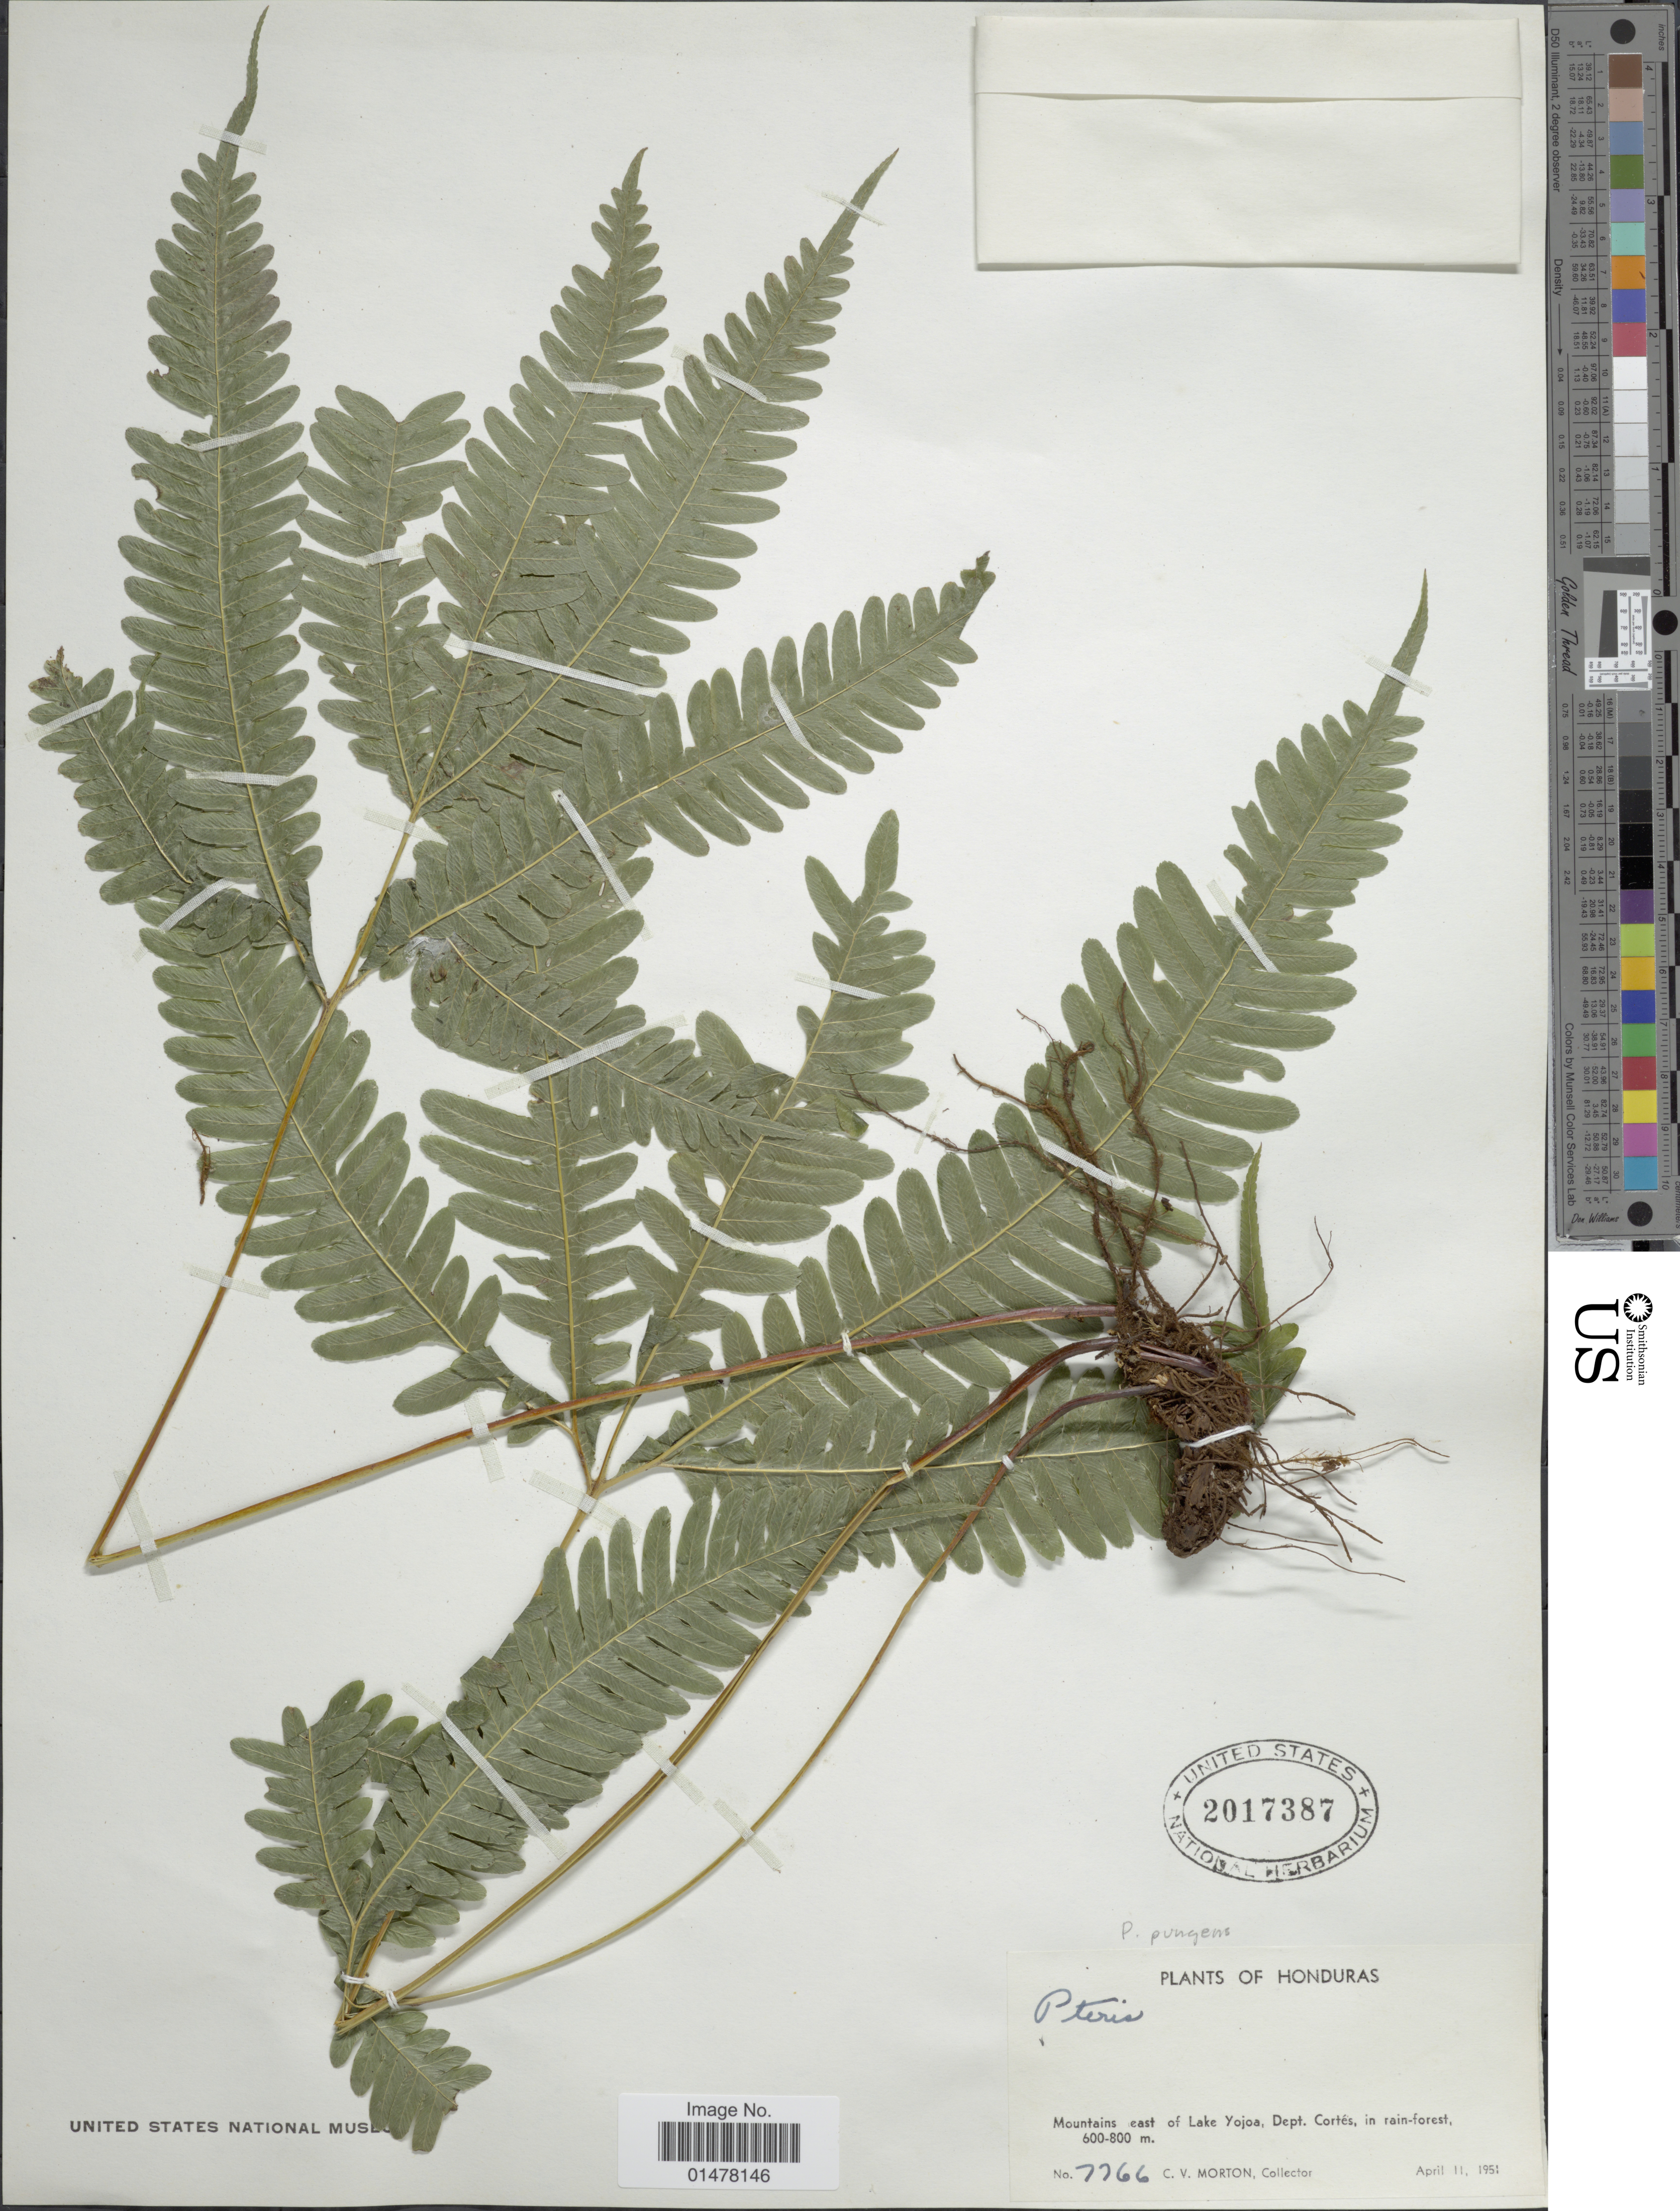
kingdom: Plantae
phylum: Tracheophyta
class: Polypodiopsida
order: Polypodiales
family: Pteridaceae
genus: Pteris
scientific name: Pteris pungens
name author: Willd.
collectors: C. V. Morton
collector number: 7766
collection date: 1951-04-11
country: Honduras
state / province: Cortés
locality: Plants of Honduras, Mountains east of Lake Yojoa, dept. Cores, in rain-forest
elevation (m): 600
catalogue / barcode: US 2017387